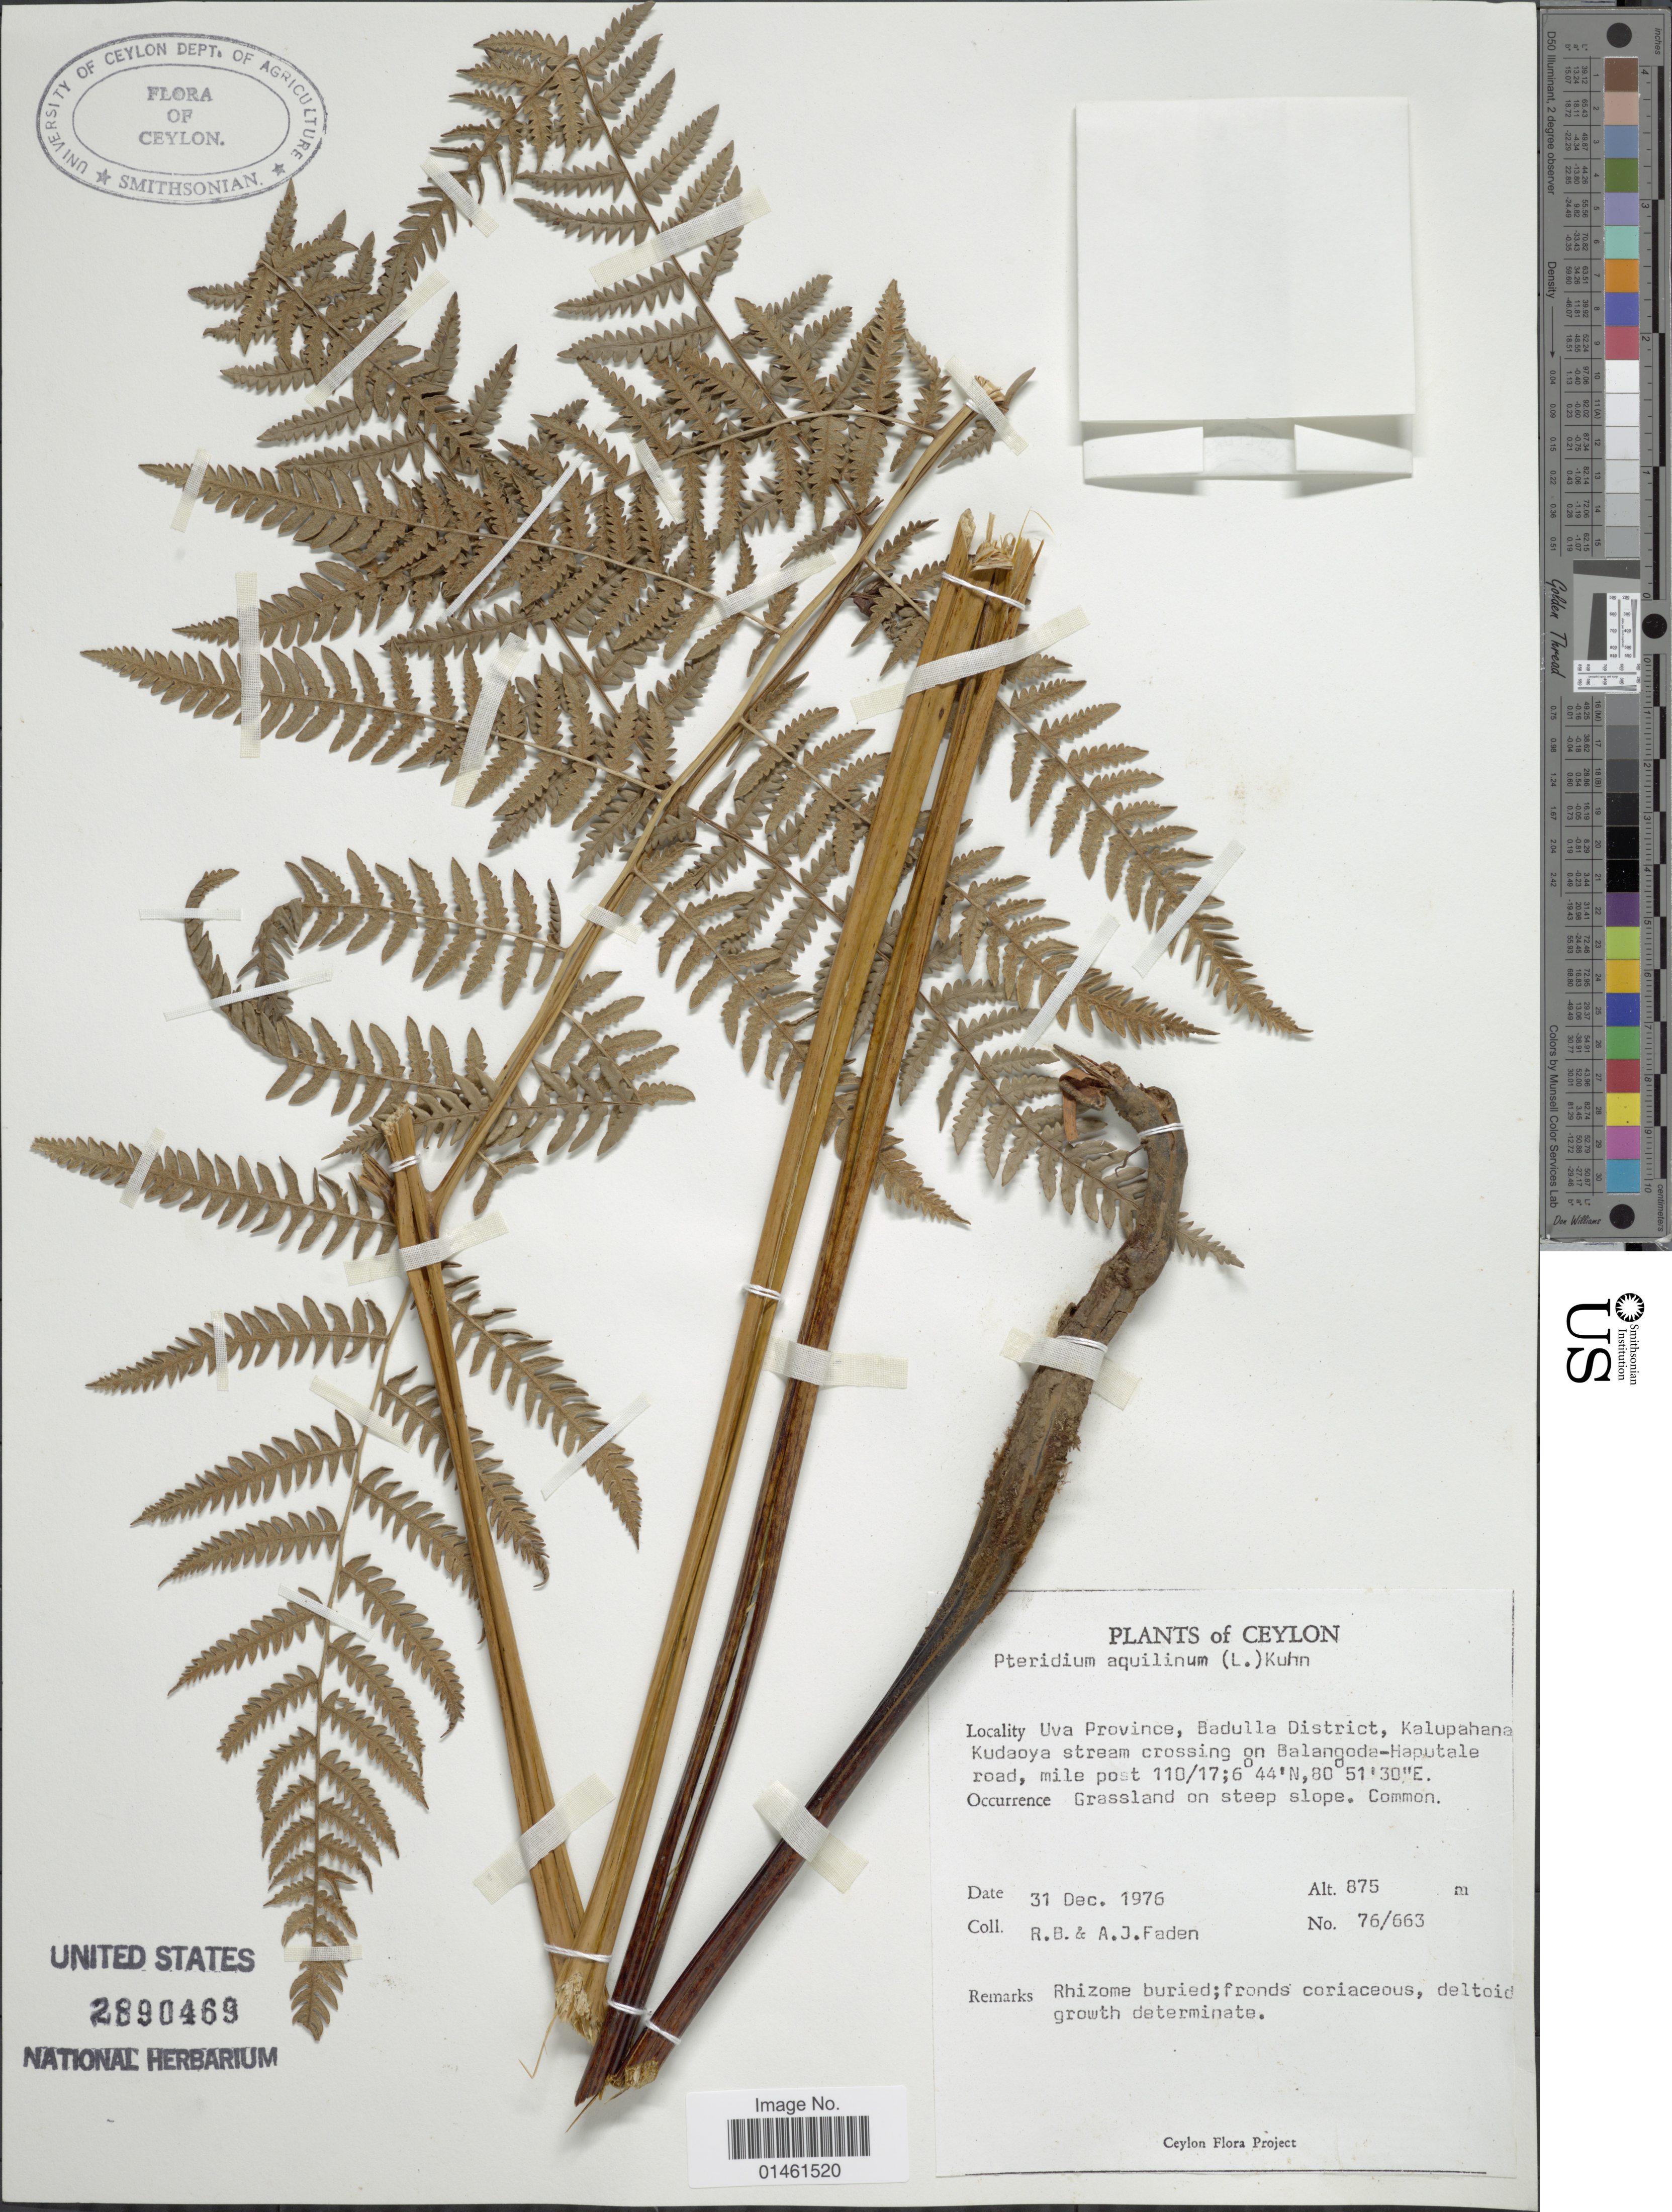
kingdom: Plantae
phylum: Tracheophyta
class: Polypodiopsida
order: Polypodiales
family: Dennstaedtiaceae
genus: Pteridium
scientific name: Pteridium aquilinum var. wightianum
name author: (J. Agardh) R.M. Tryon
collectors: R. B. Faden & A. J. Faden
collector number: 76/663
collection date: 1976-12-31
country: Sri Lanka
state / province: Uva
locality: Ceylon, Uva province, Badulla District, Kalupahana Kudaoya stream crossing on Balangoda-Haputale road, mile post 110/17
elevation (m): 875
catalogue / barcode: US 2890469